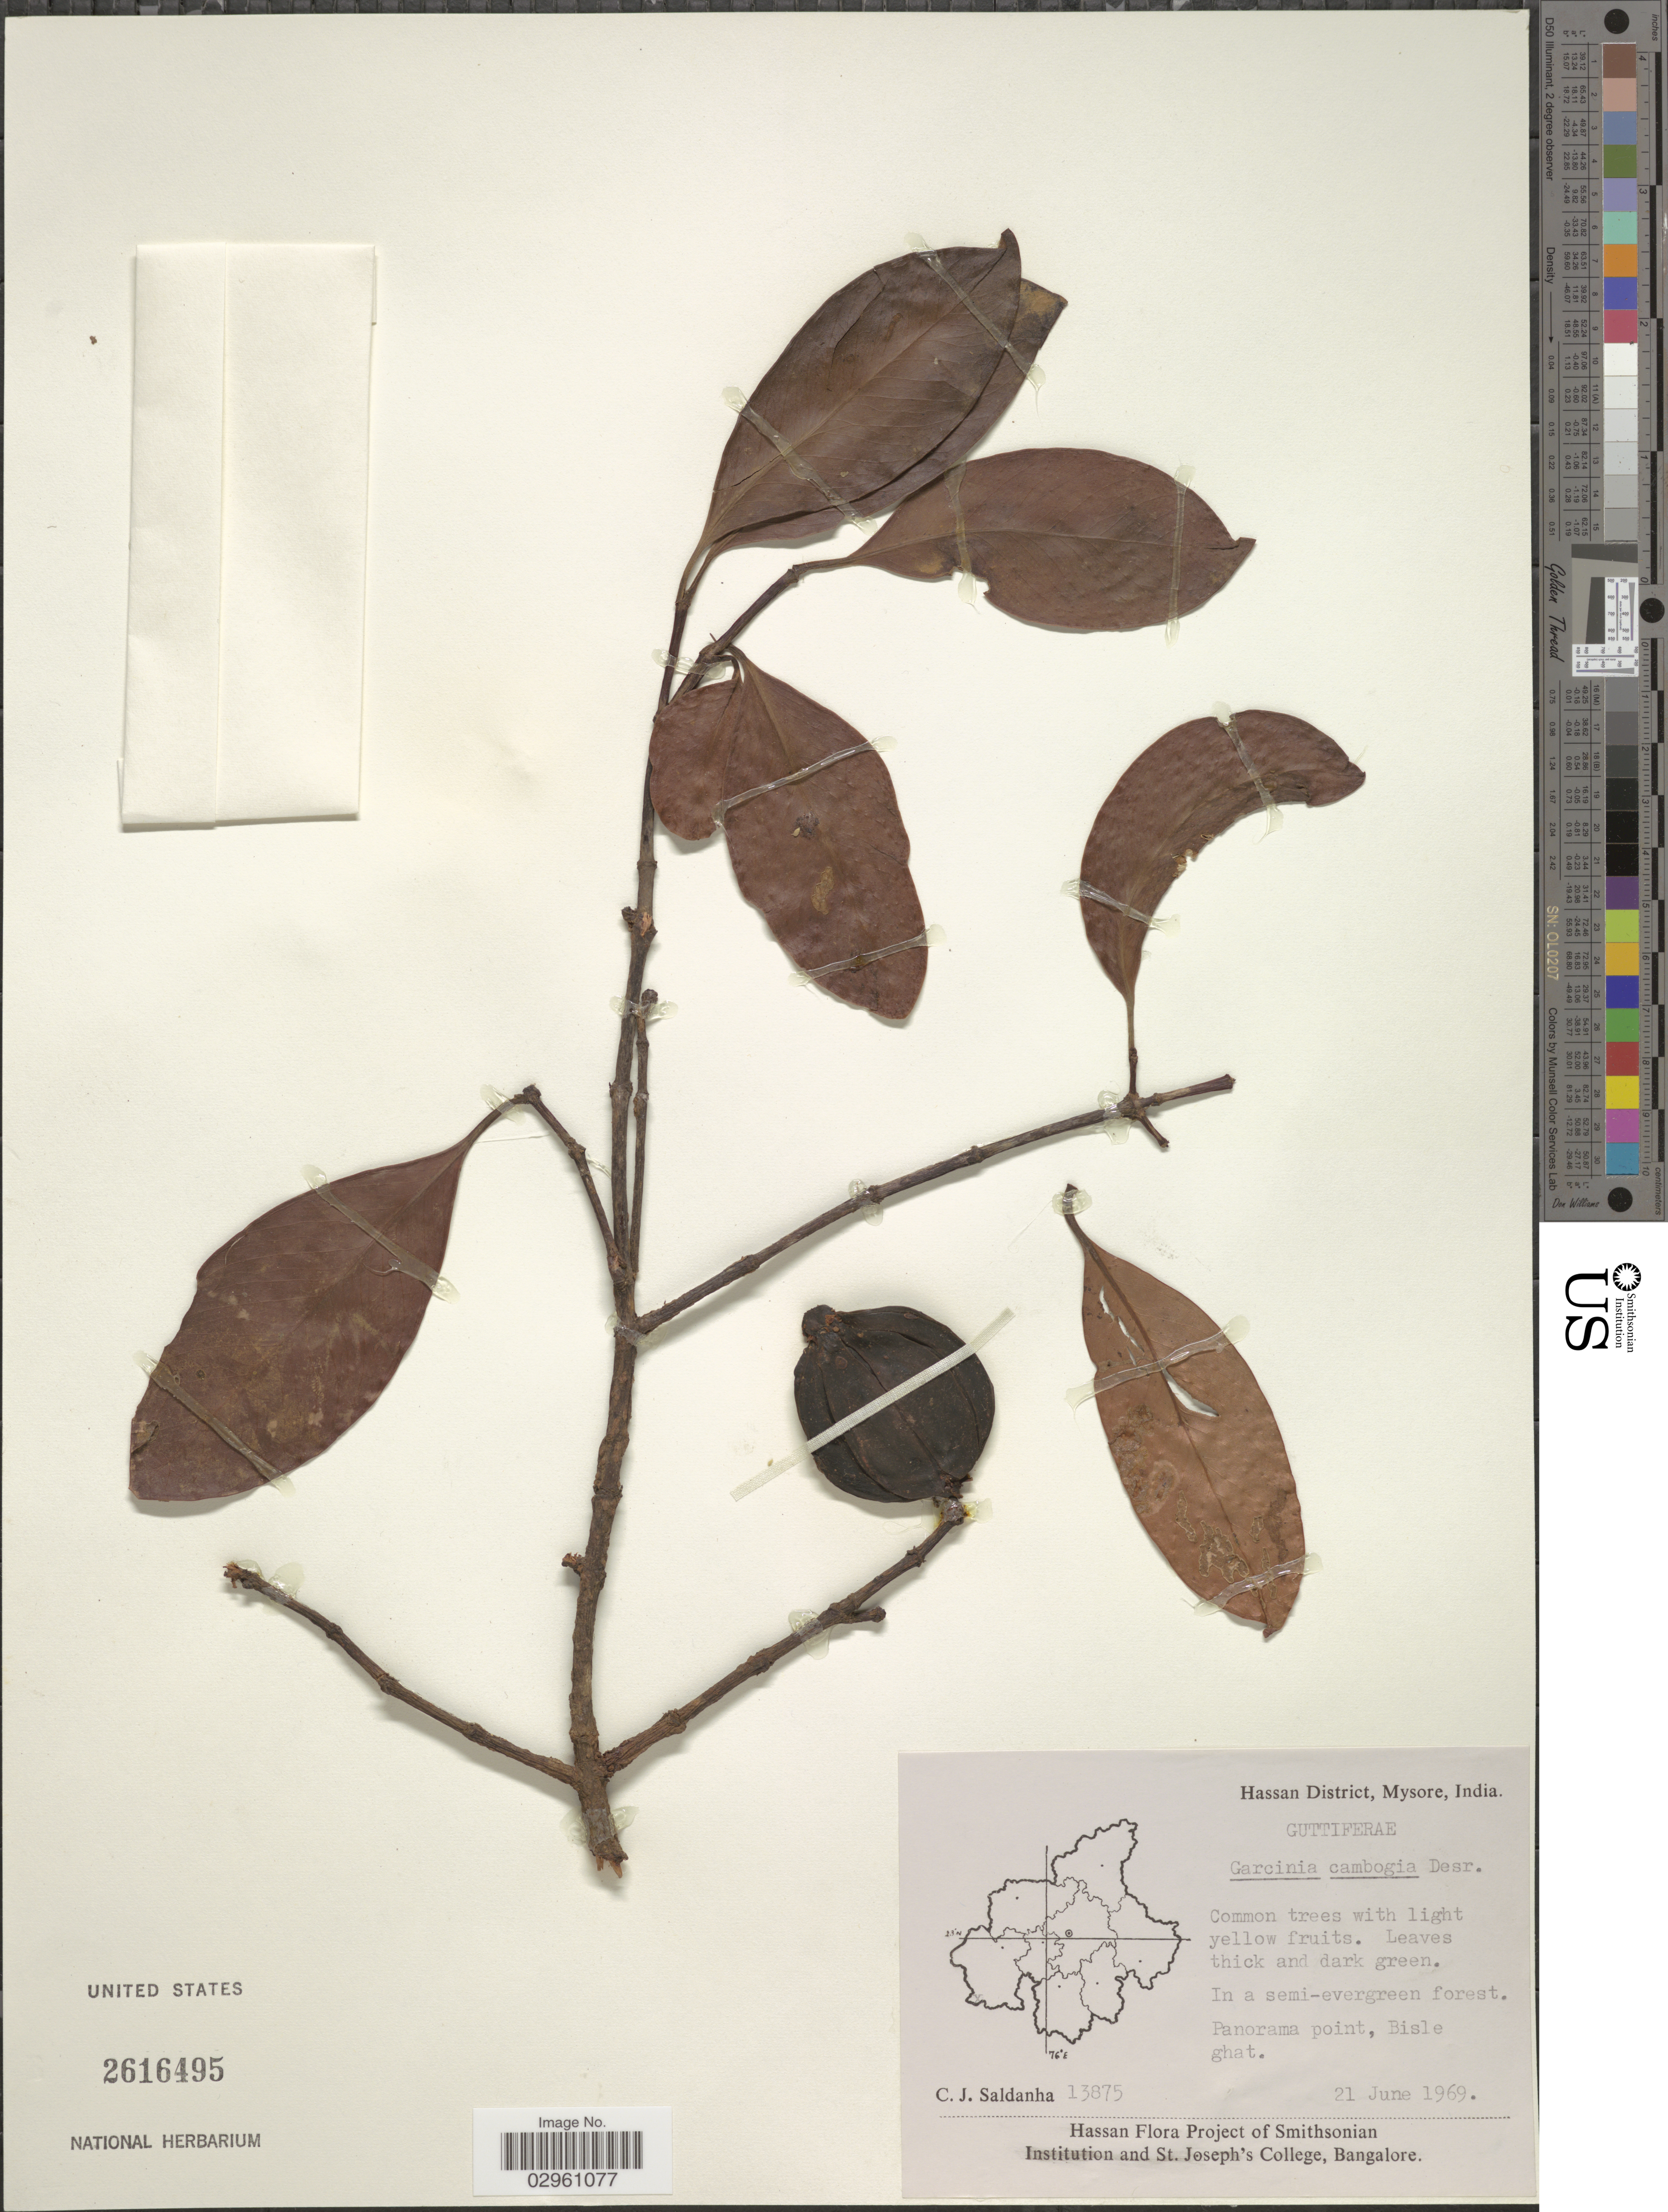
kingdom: Plantae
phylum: Tracheophyta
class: Magnoliopsida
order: Malpighiales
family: Clusiaceae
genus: Garcinia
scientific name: Garcinia cambogia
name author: Desr.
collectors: C. J. Saldanha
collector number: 13875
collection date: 1969-06-21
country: India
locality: Hassan District, Mysore. Panorama point, Bisle ghat.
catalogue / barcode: US 2616495